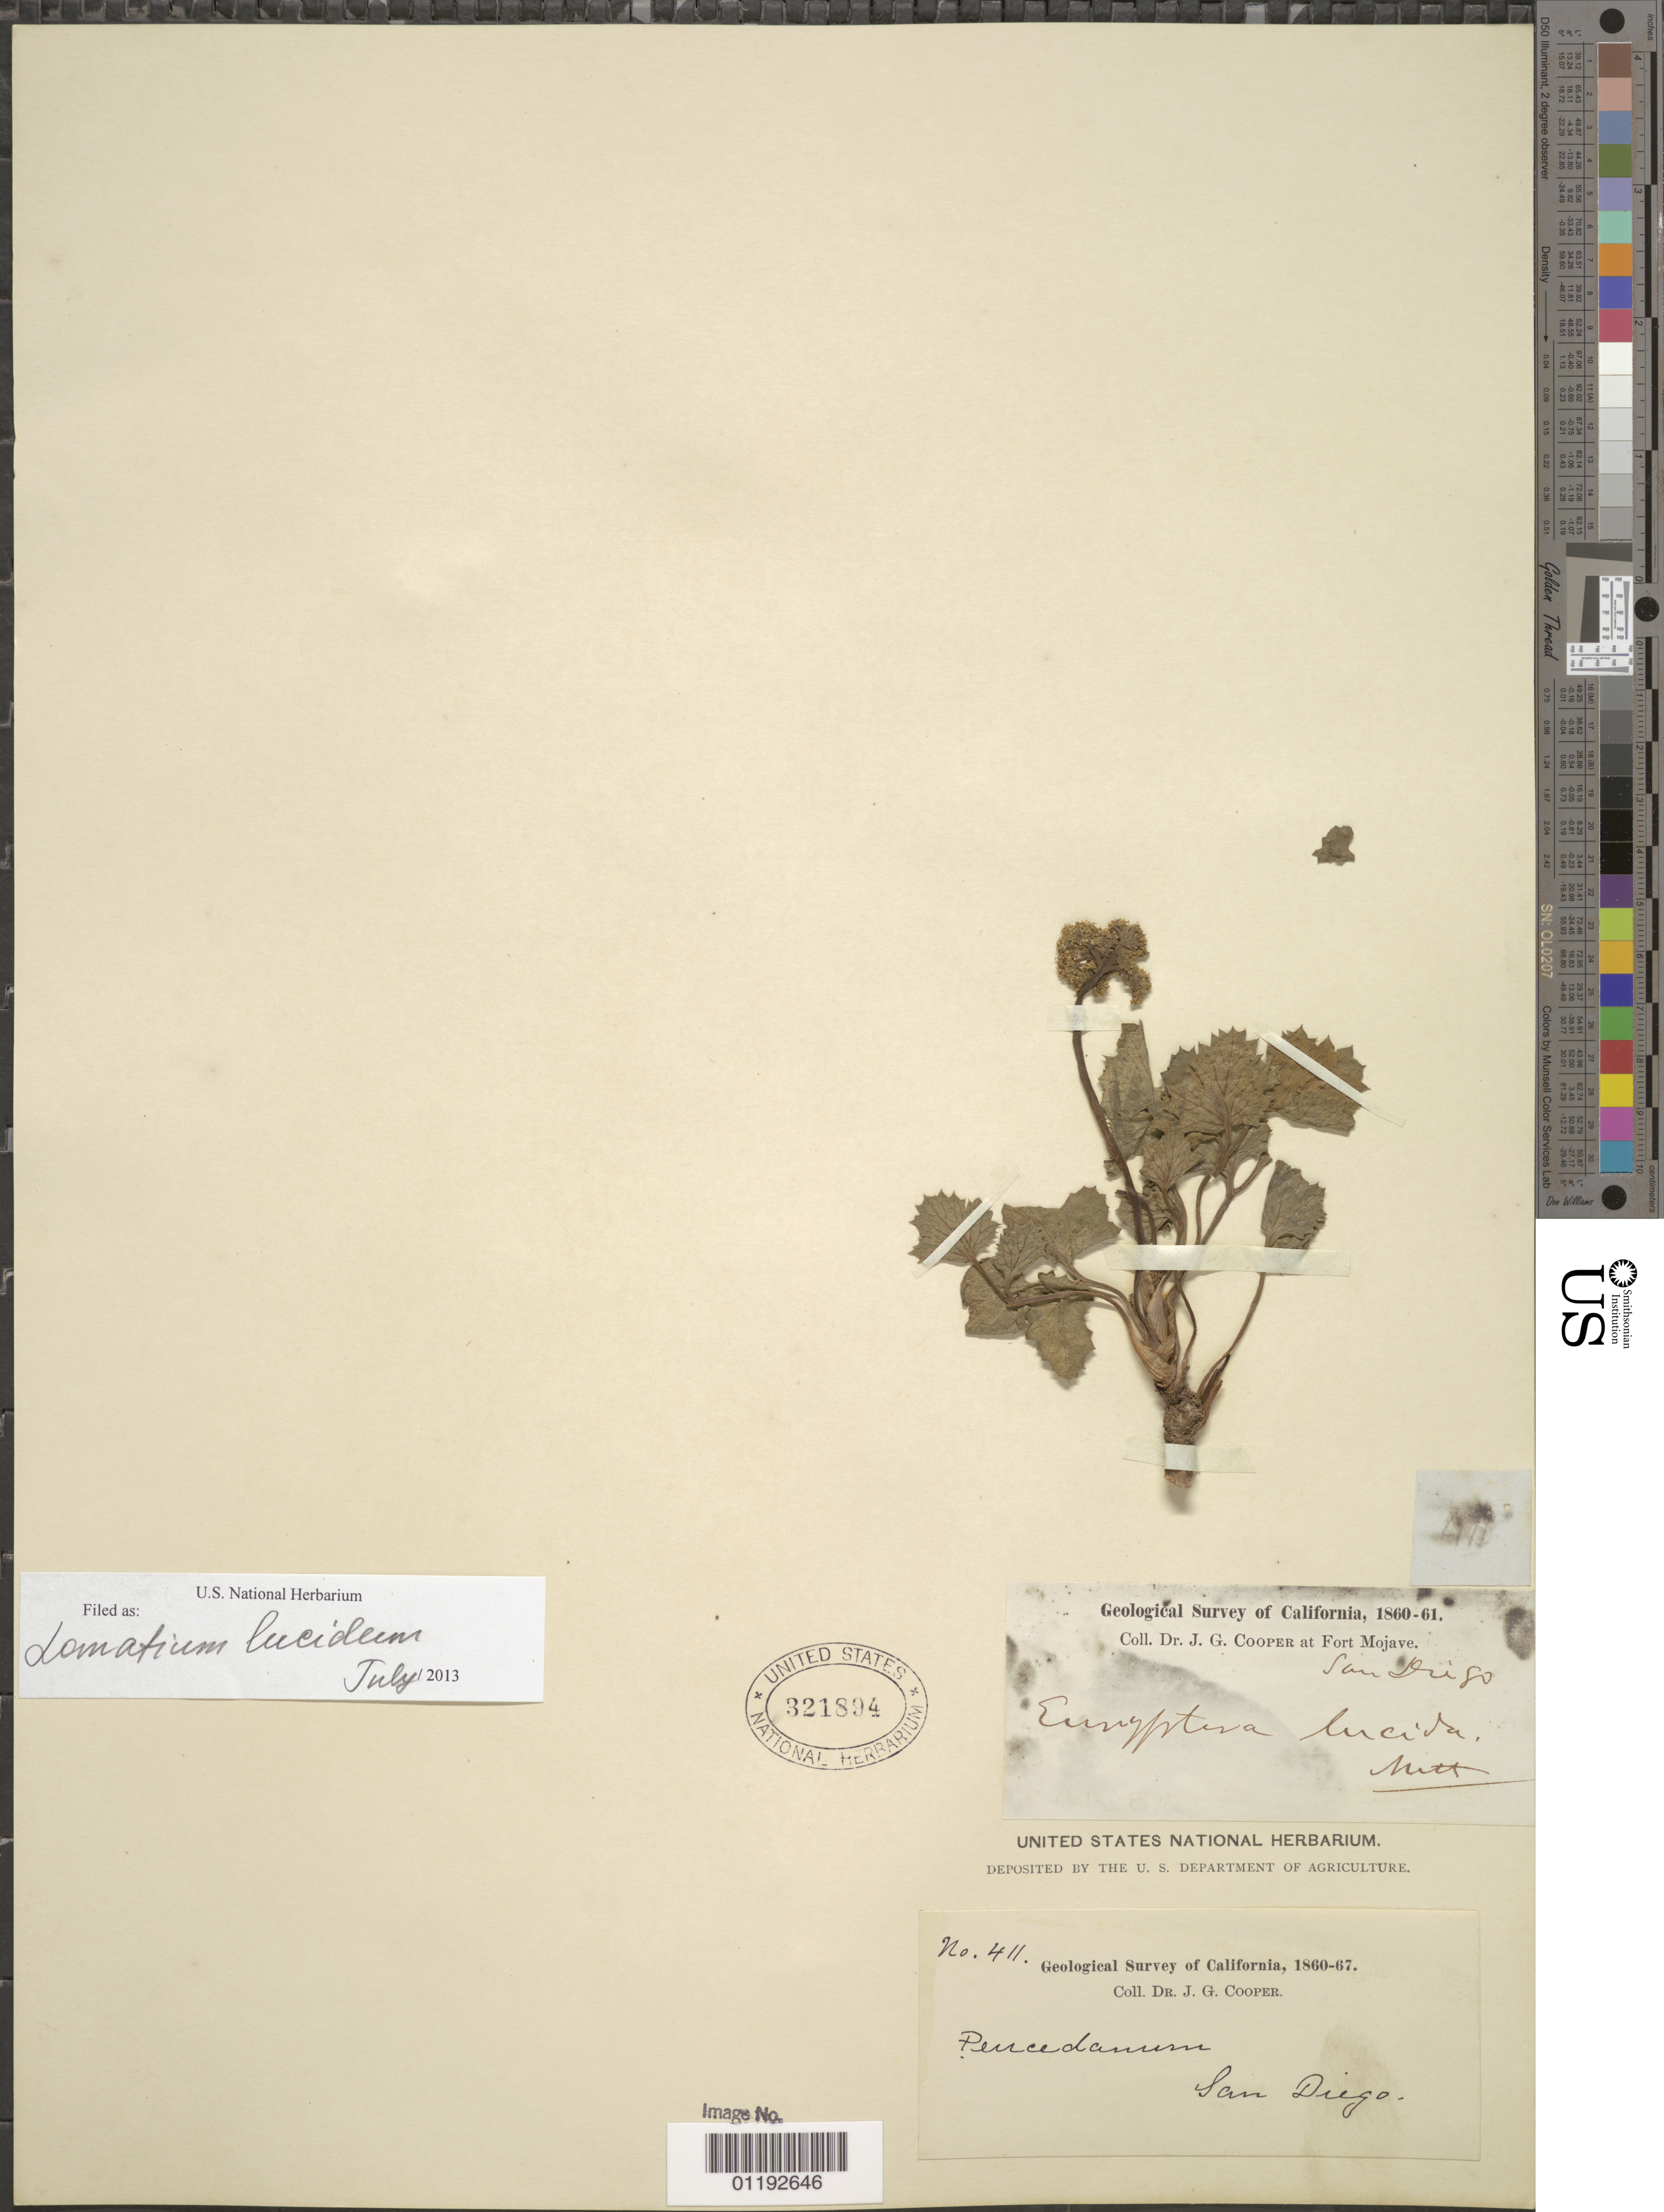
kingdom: Plantae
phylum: Tracheophyta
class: Magnoliopsida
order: Apiales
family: Apiaceae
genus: Lomatium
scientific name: Lomatium lucidum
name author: (Nutt. ex Torr. & A. Gray) Jeps.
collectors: J. G. Cooper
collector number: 411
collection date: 1860/1867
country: United States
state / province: California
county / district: San Diego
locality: San Diego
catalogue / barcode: US 321894